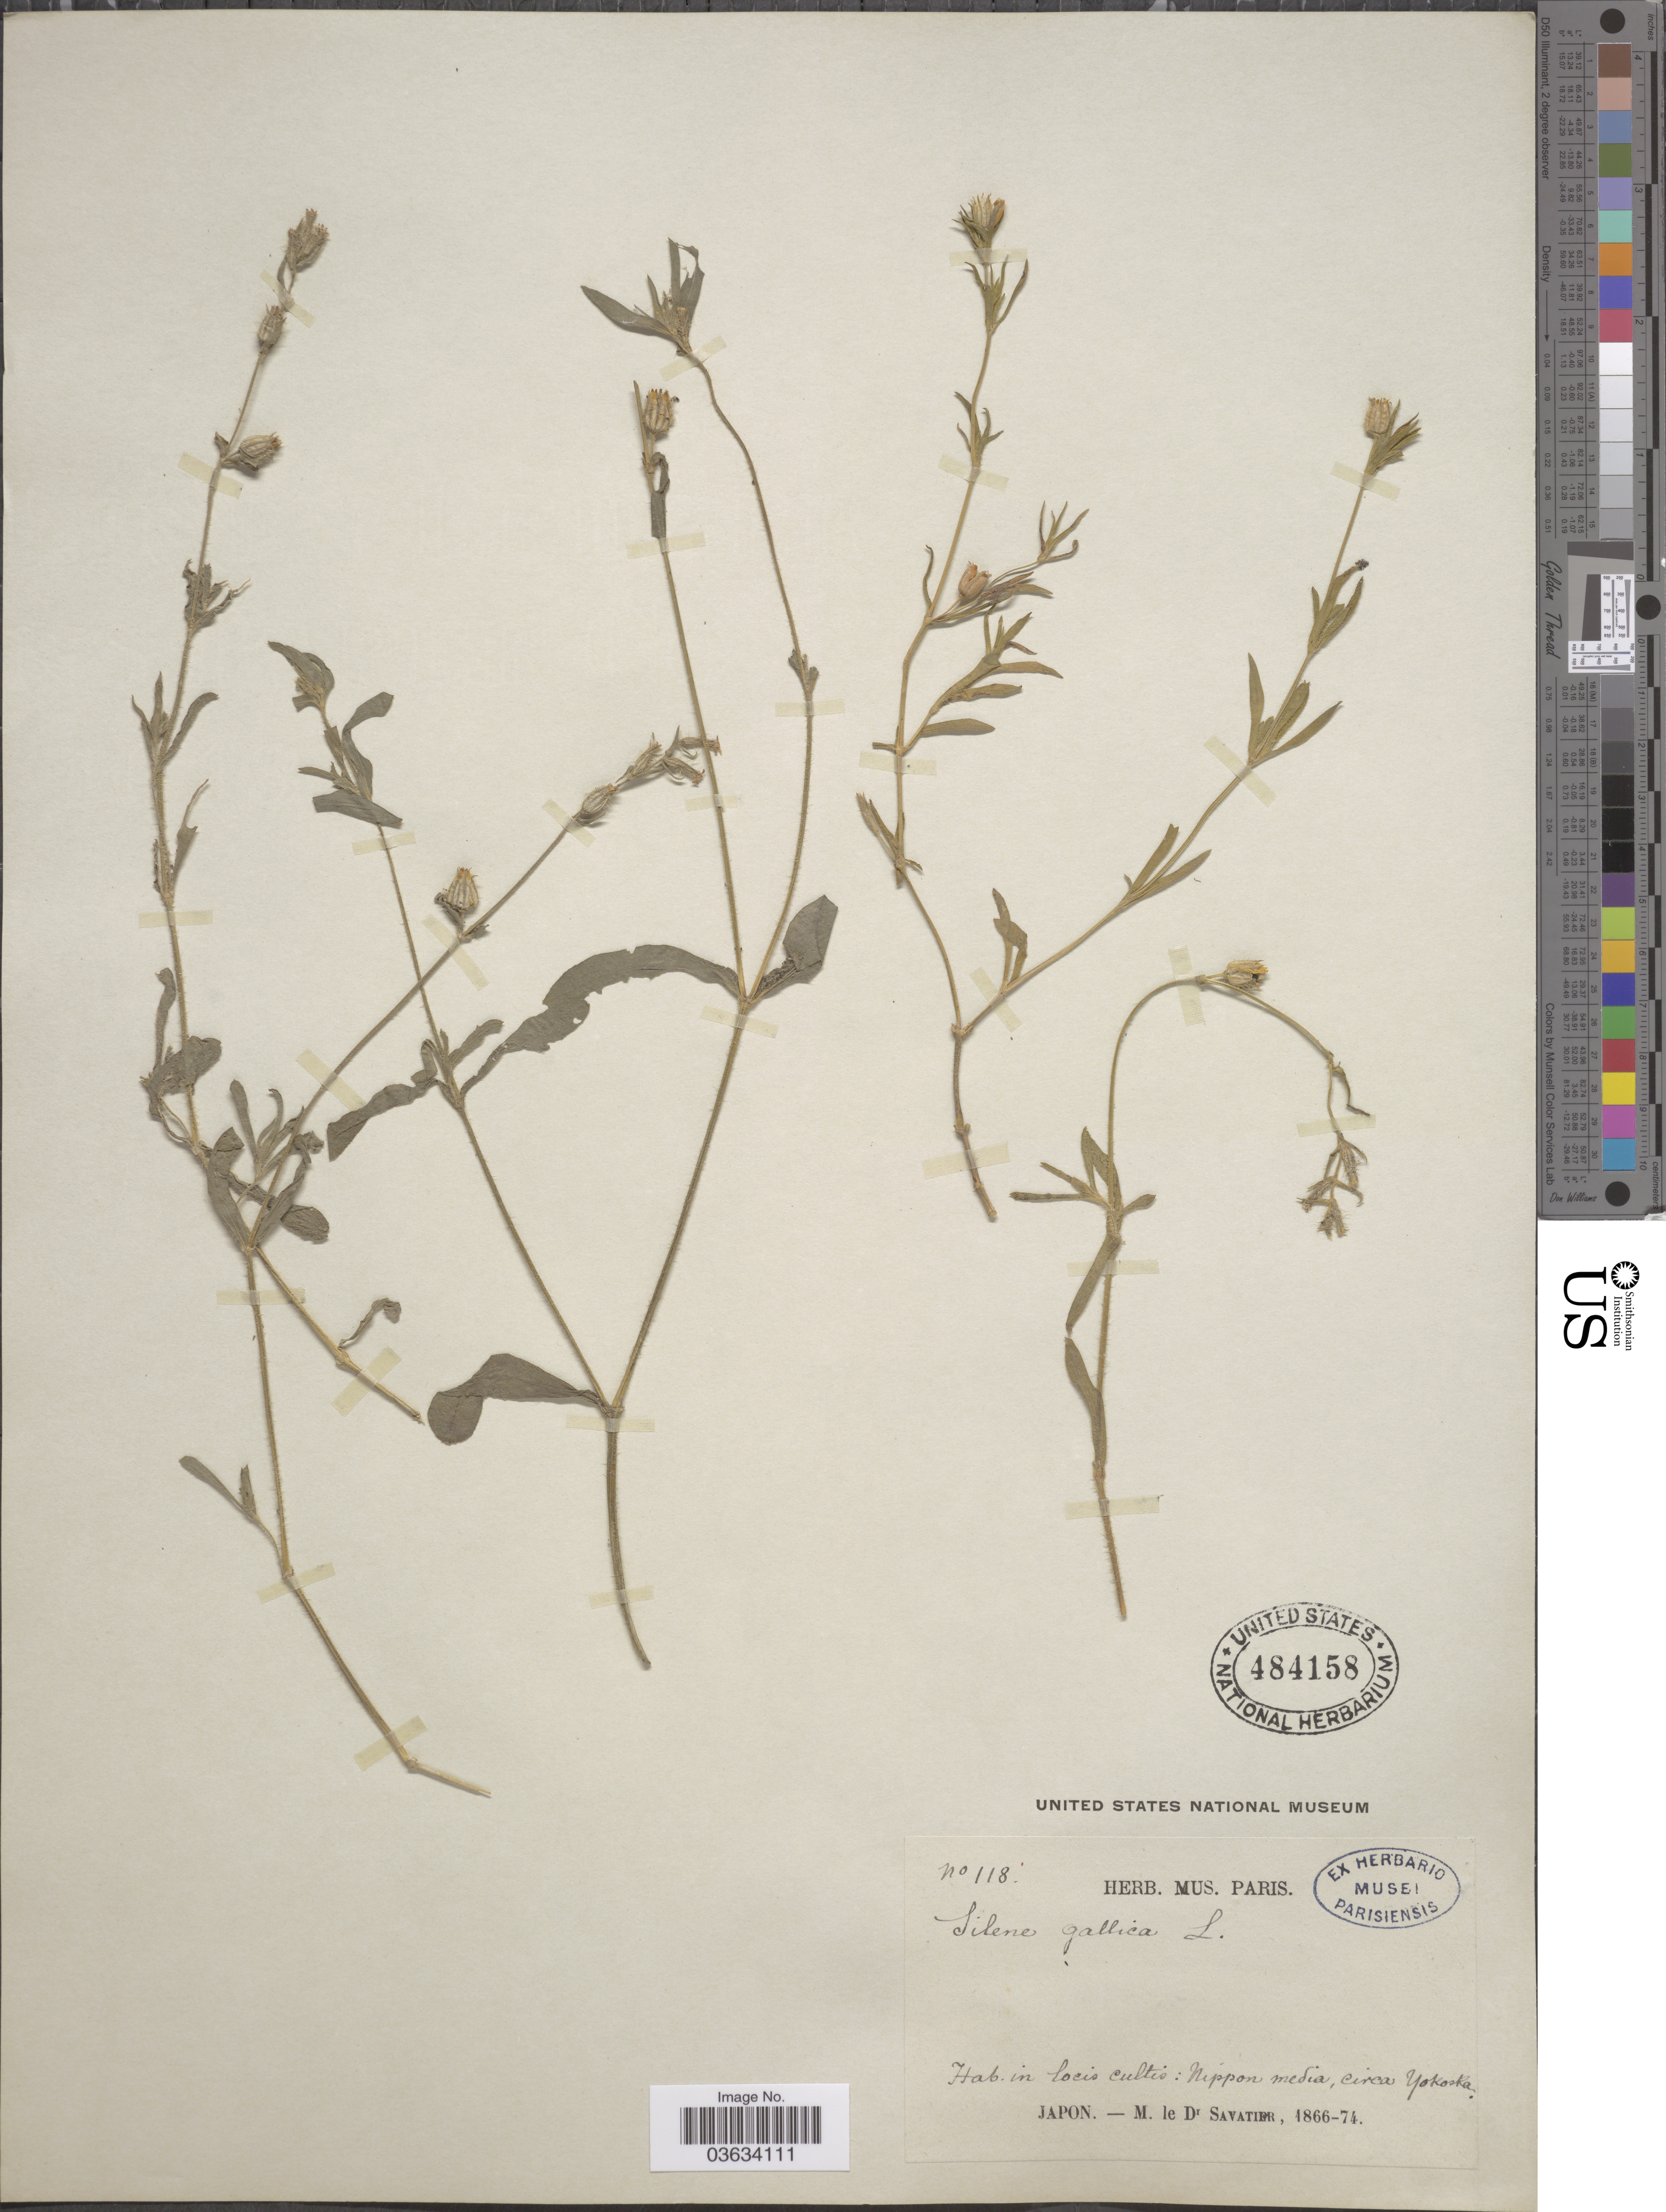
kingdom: Plantae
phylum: Tracheophyta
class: Magnoliopsida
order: Caryophyllales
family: Caryophyllaceae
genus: Silene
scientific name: Silene gallica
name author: L.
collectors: M. Savatier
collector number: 118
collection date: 1866/1874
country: Japan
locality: Nippon media, circa Yokoska.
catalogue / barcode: US 484158